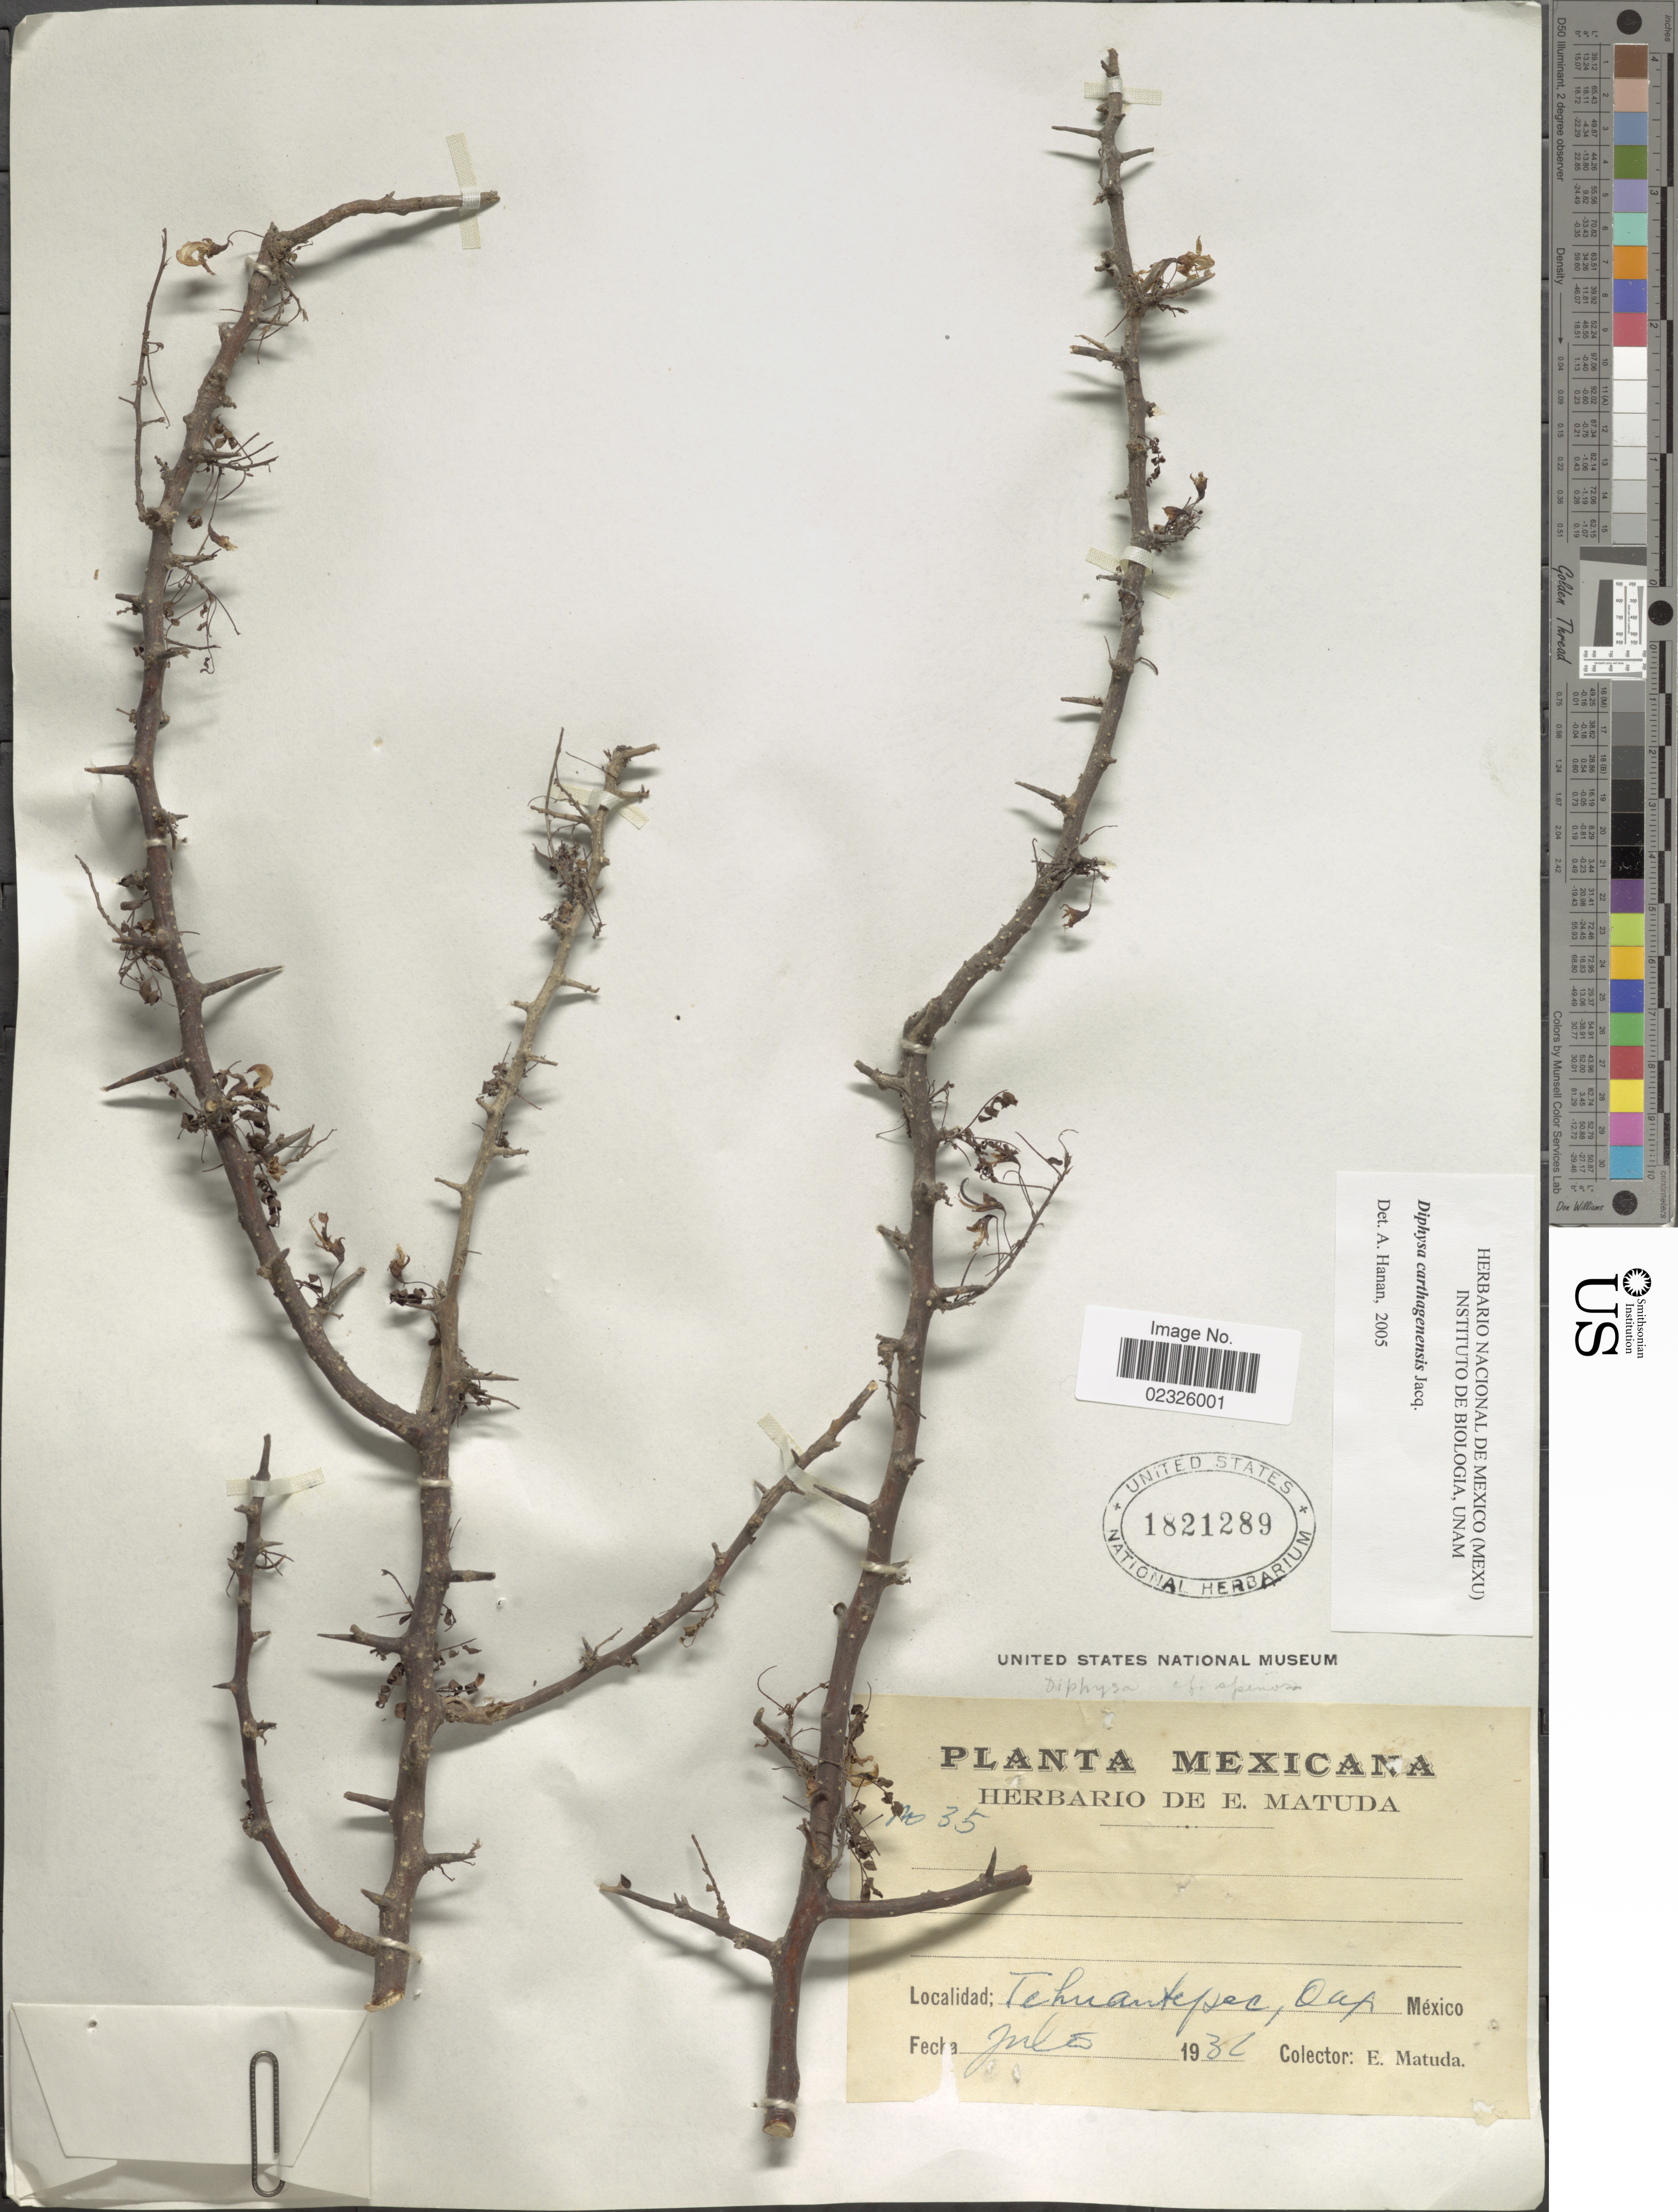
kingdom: Plantae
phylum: Tracheophyta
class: Magnoliopsida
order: Fabales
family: Fabaceae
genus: Diphysa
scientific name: Diphysa carthagenensis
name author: Jacq.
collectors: E. Matuda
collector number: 35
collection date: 1932-07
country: Mexico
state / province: Oaxaca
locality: Tehuantepec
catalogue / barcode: US 1821289